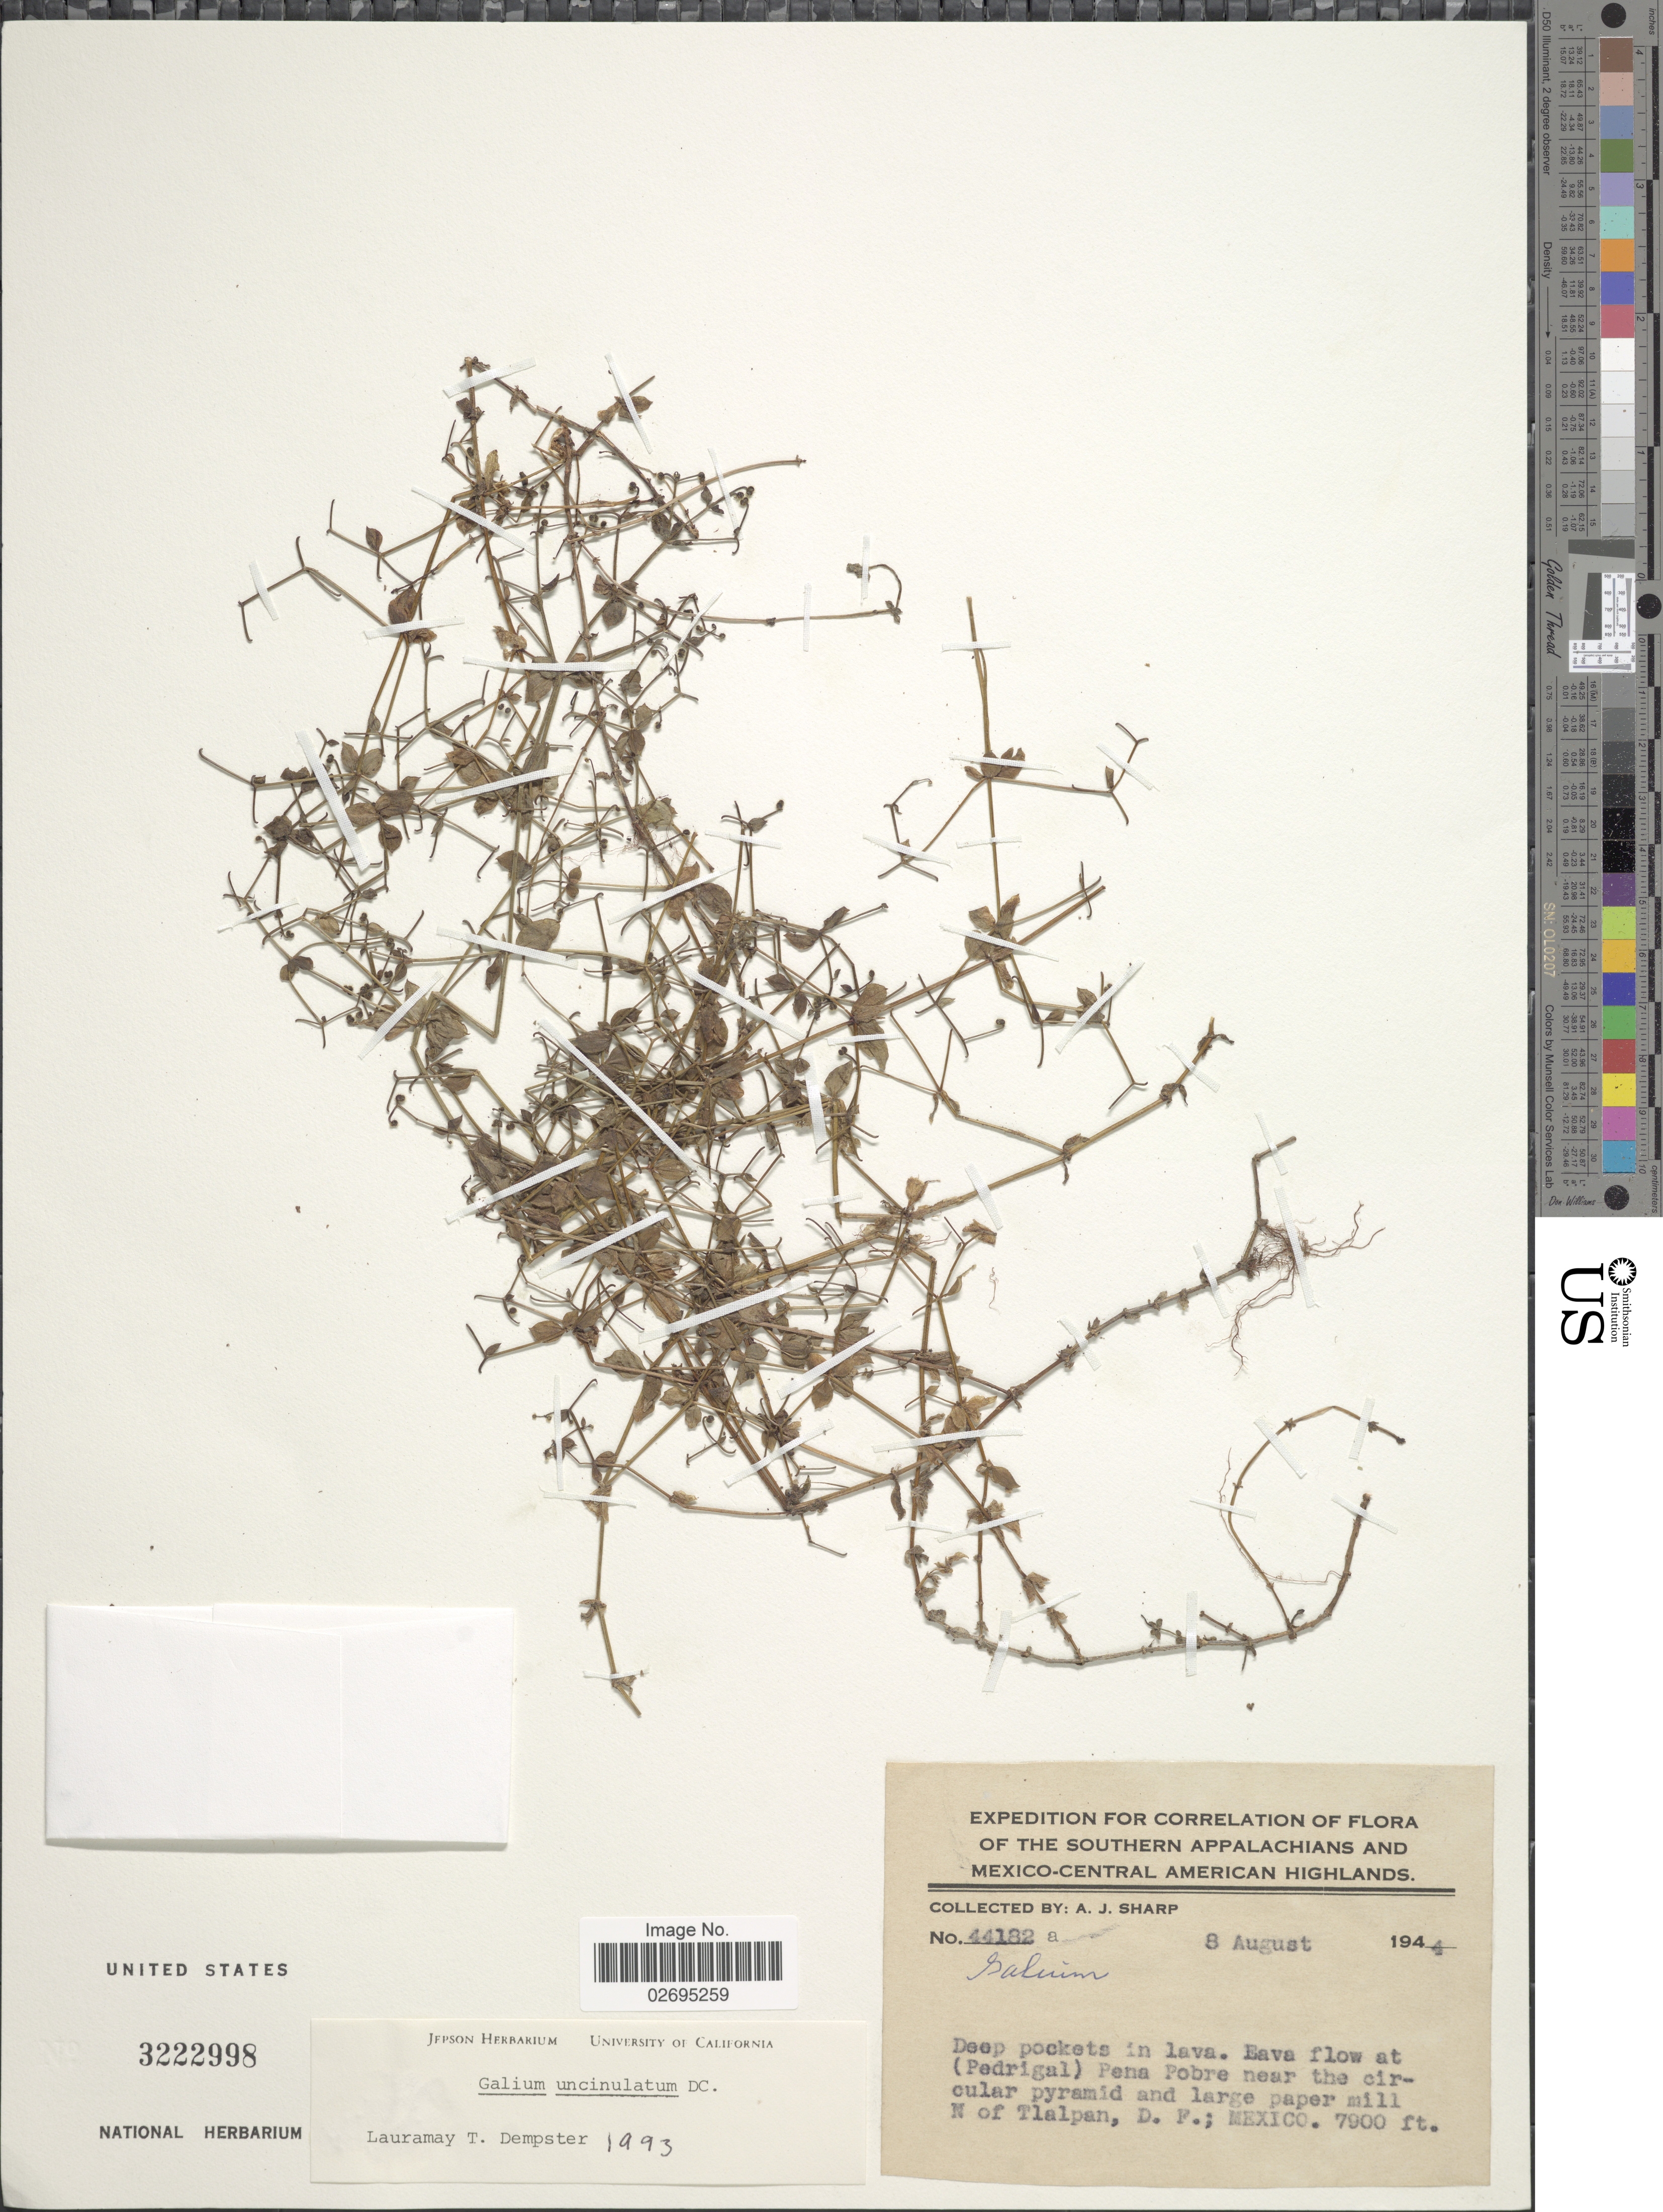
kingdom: Plantae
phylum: Tracheophyta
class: Magnoliopsida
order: Gentianales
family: Rubiaceae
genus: Galium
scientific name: Galium uncinulatum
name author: DC.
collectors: A. J. Sharp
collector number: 44182a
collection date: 1944-08-08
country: Mexico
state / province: Distrito Federal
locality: The Southern Appalachians and Mexico Central American Highlands, Eava flow at (Pedrigal) Pena Pobre near the circular pyramid and large paper mill N of Tlalpan, D.F.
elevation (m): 2408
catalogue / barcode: US 3222998